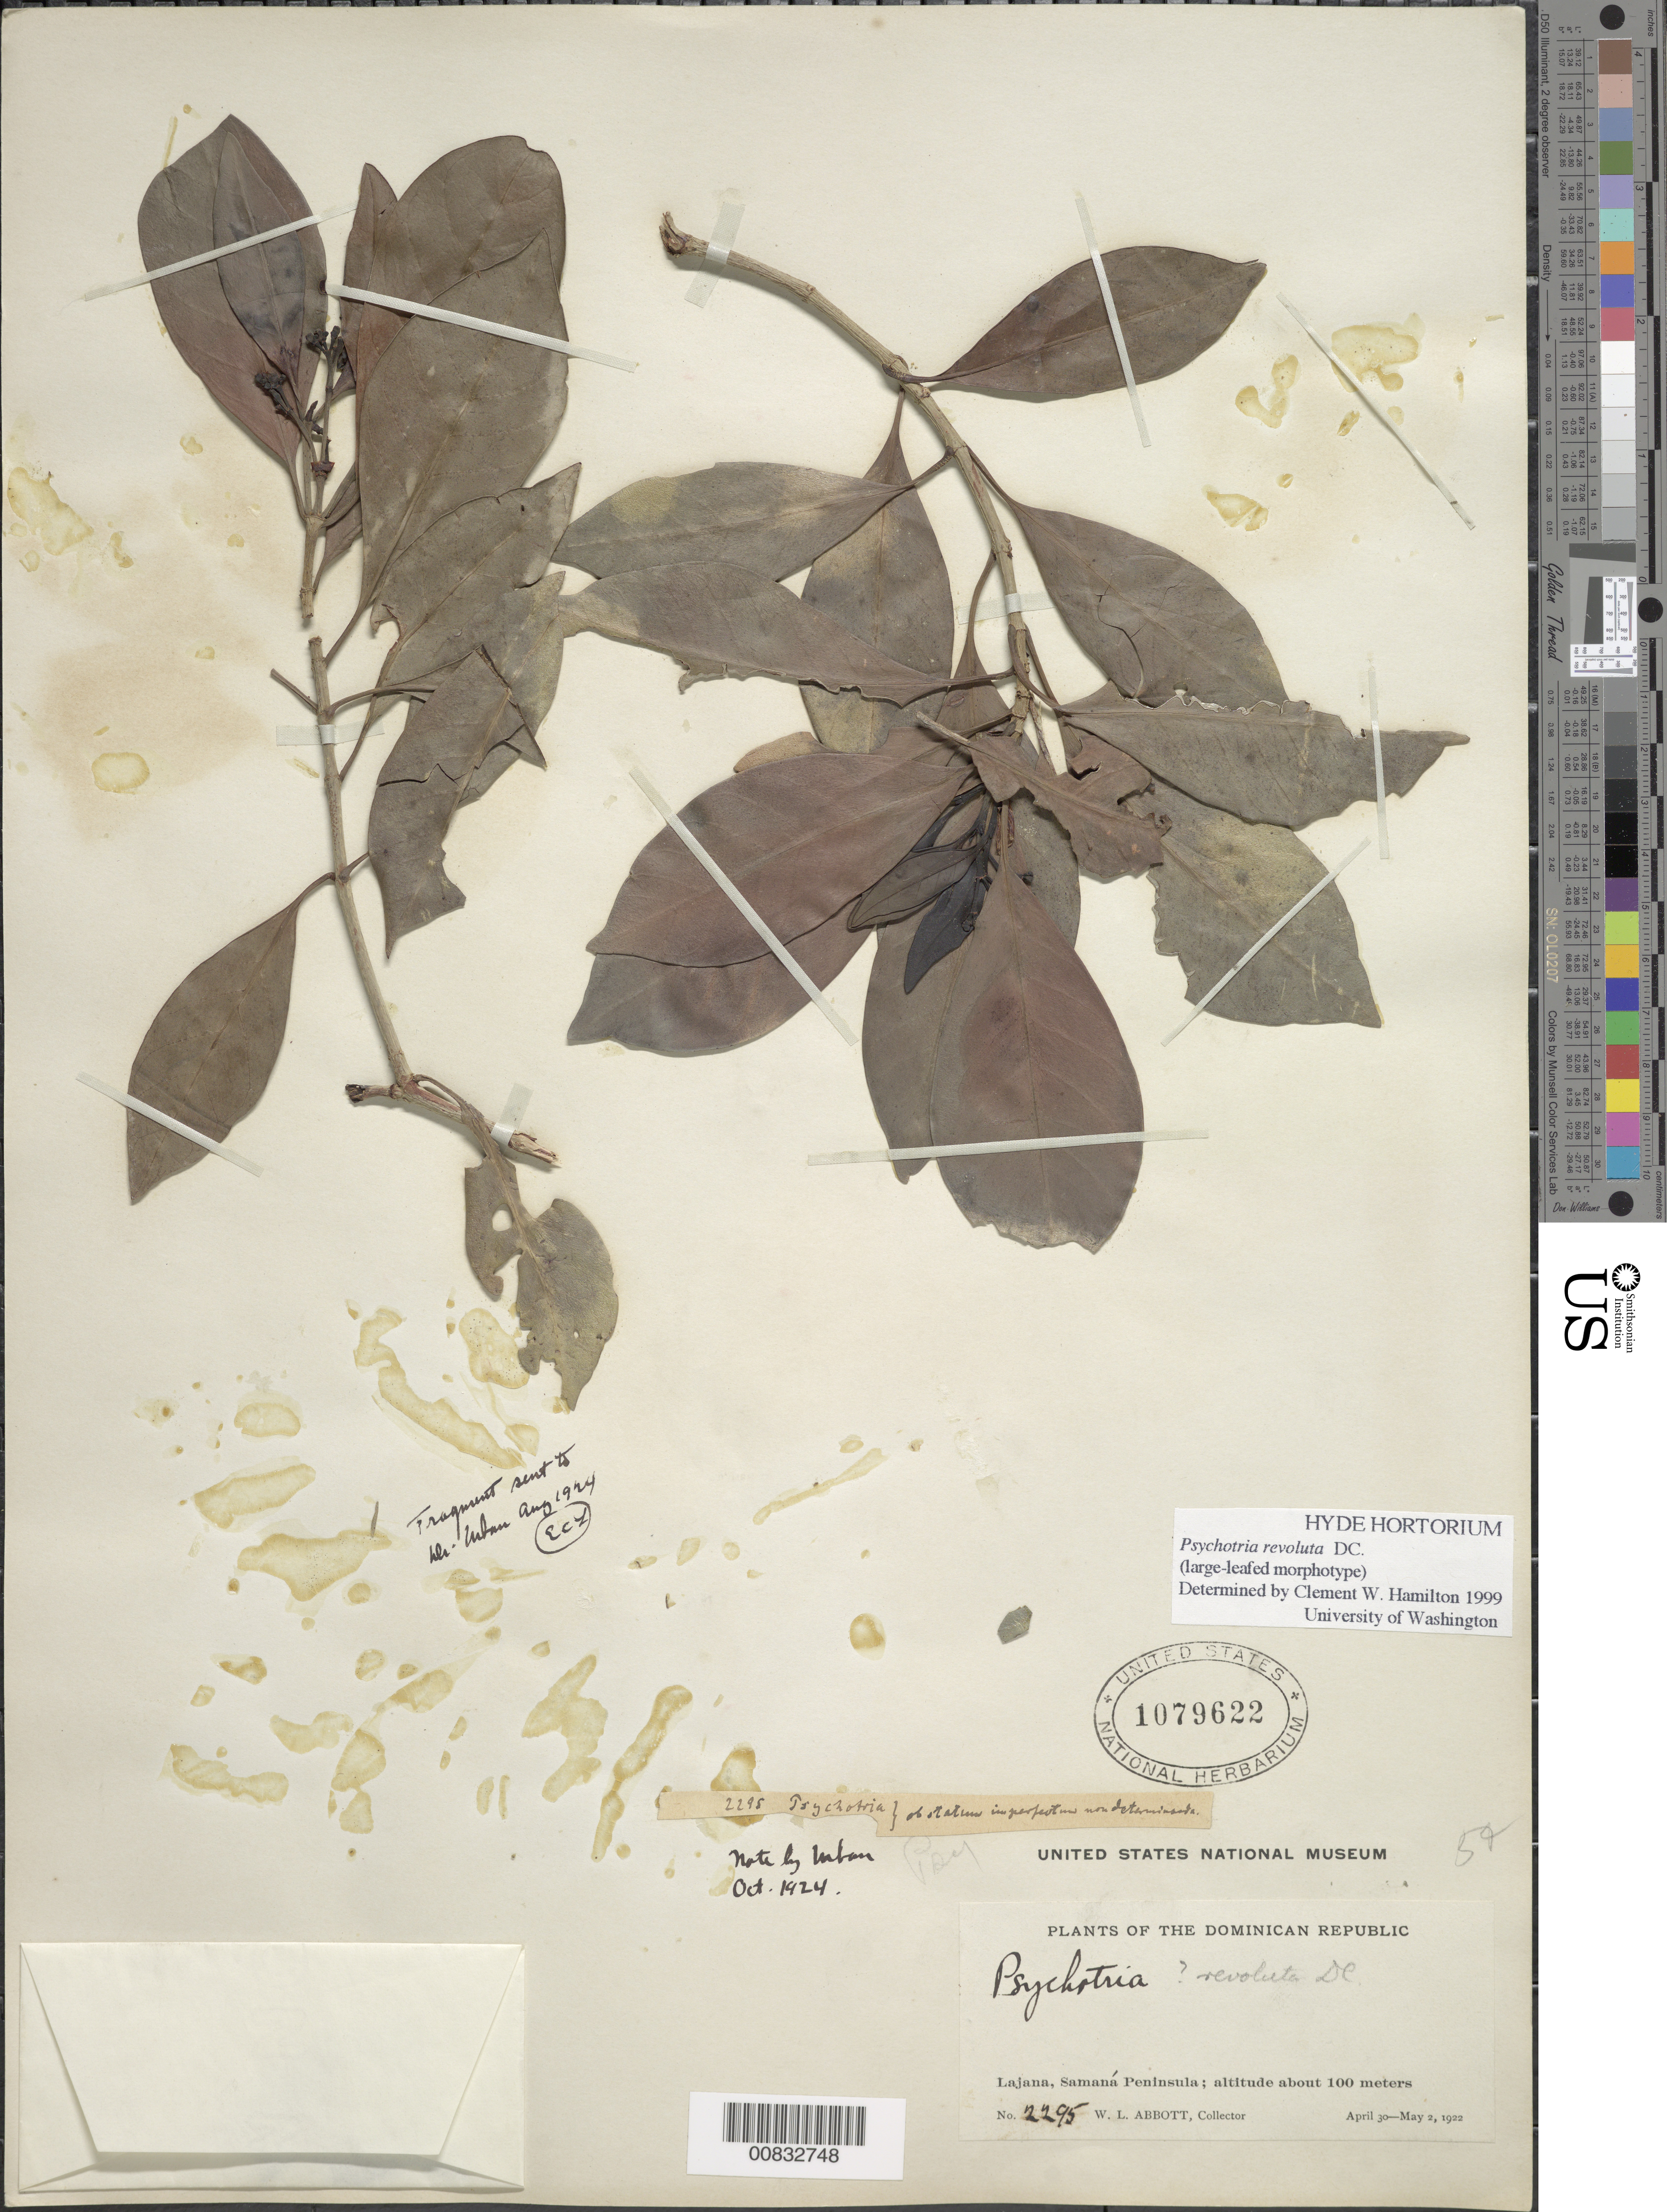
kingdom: Plantae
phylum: Tracheophyta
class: Magnoliopsida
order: Gentianales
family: Rubiaceae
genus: Psychotria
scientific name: Psychotria revoluta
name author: DC.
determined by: Hamilton, C. W.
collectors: W. L. Abbott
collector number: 2295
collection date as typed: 30 Apr 1922 to 02 May 1922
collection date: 1922-04-30/1922-05-02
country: Dominican Republic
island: Hispaniola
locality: Lajana, Samaná Peninsula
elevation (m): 100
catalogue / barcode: US 1079622